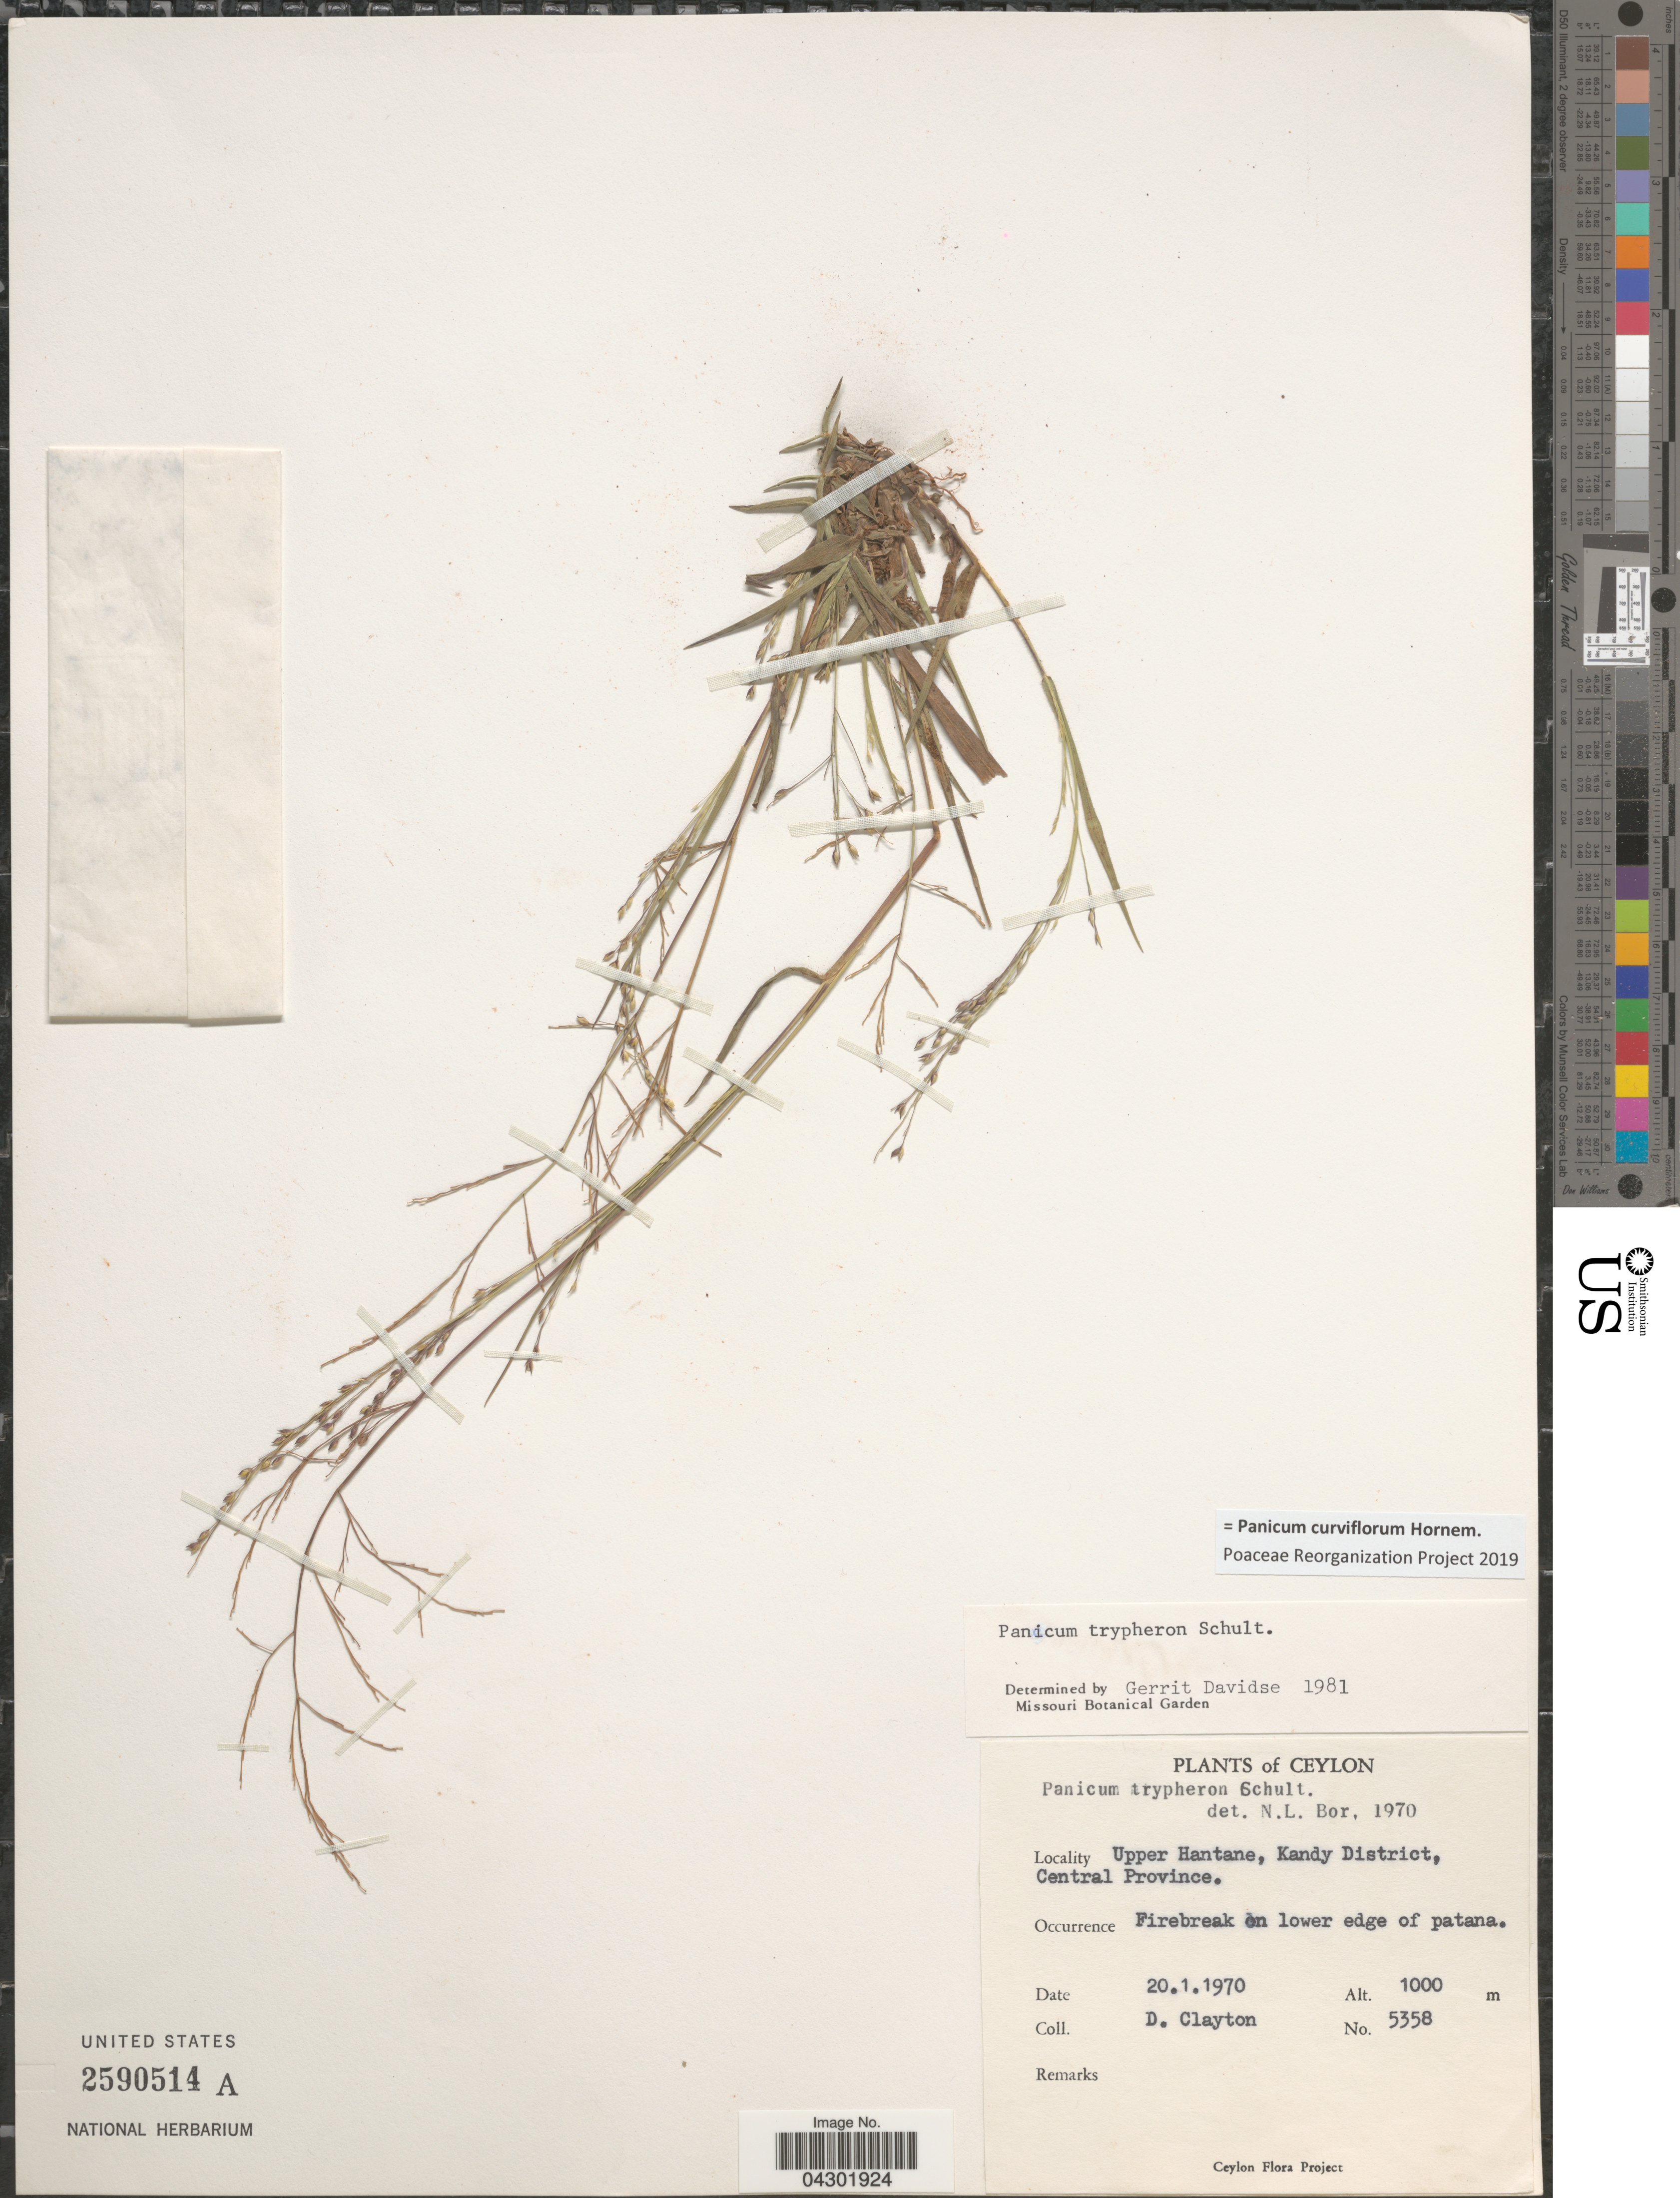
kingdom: Plantae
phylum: Tracheophyta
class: Liliopsida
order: Poales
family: Poaceae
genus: Panicum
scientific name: Panicum curviflorum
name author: Hornem.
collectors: D. Clayton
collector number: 5358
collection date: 1970-01-20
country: Sri Lanka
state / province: Central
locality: Ceylon. Upper Hantane, Kandy District, Central Province.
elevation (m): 1000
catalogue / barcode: US 2590514A